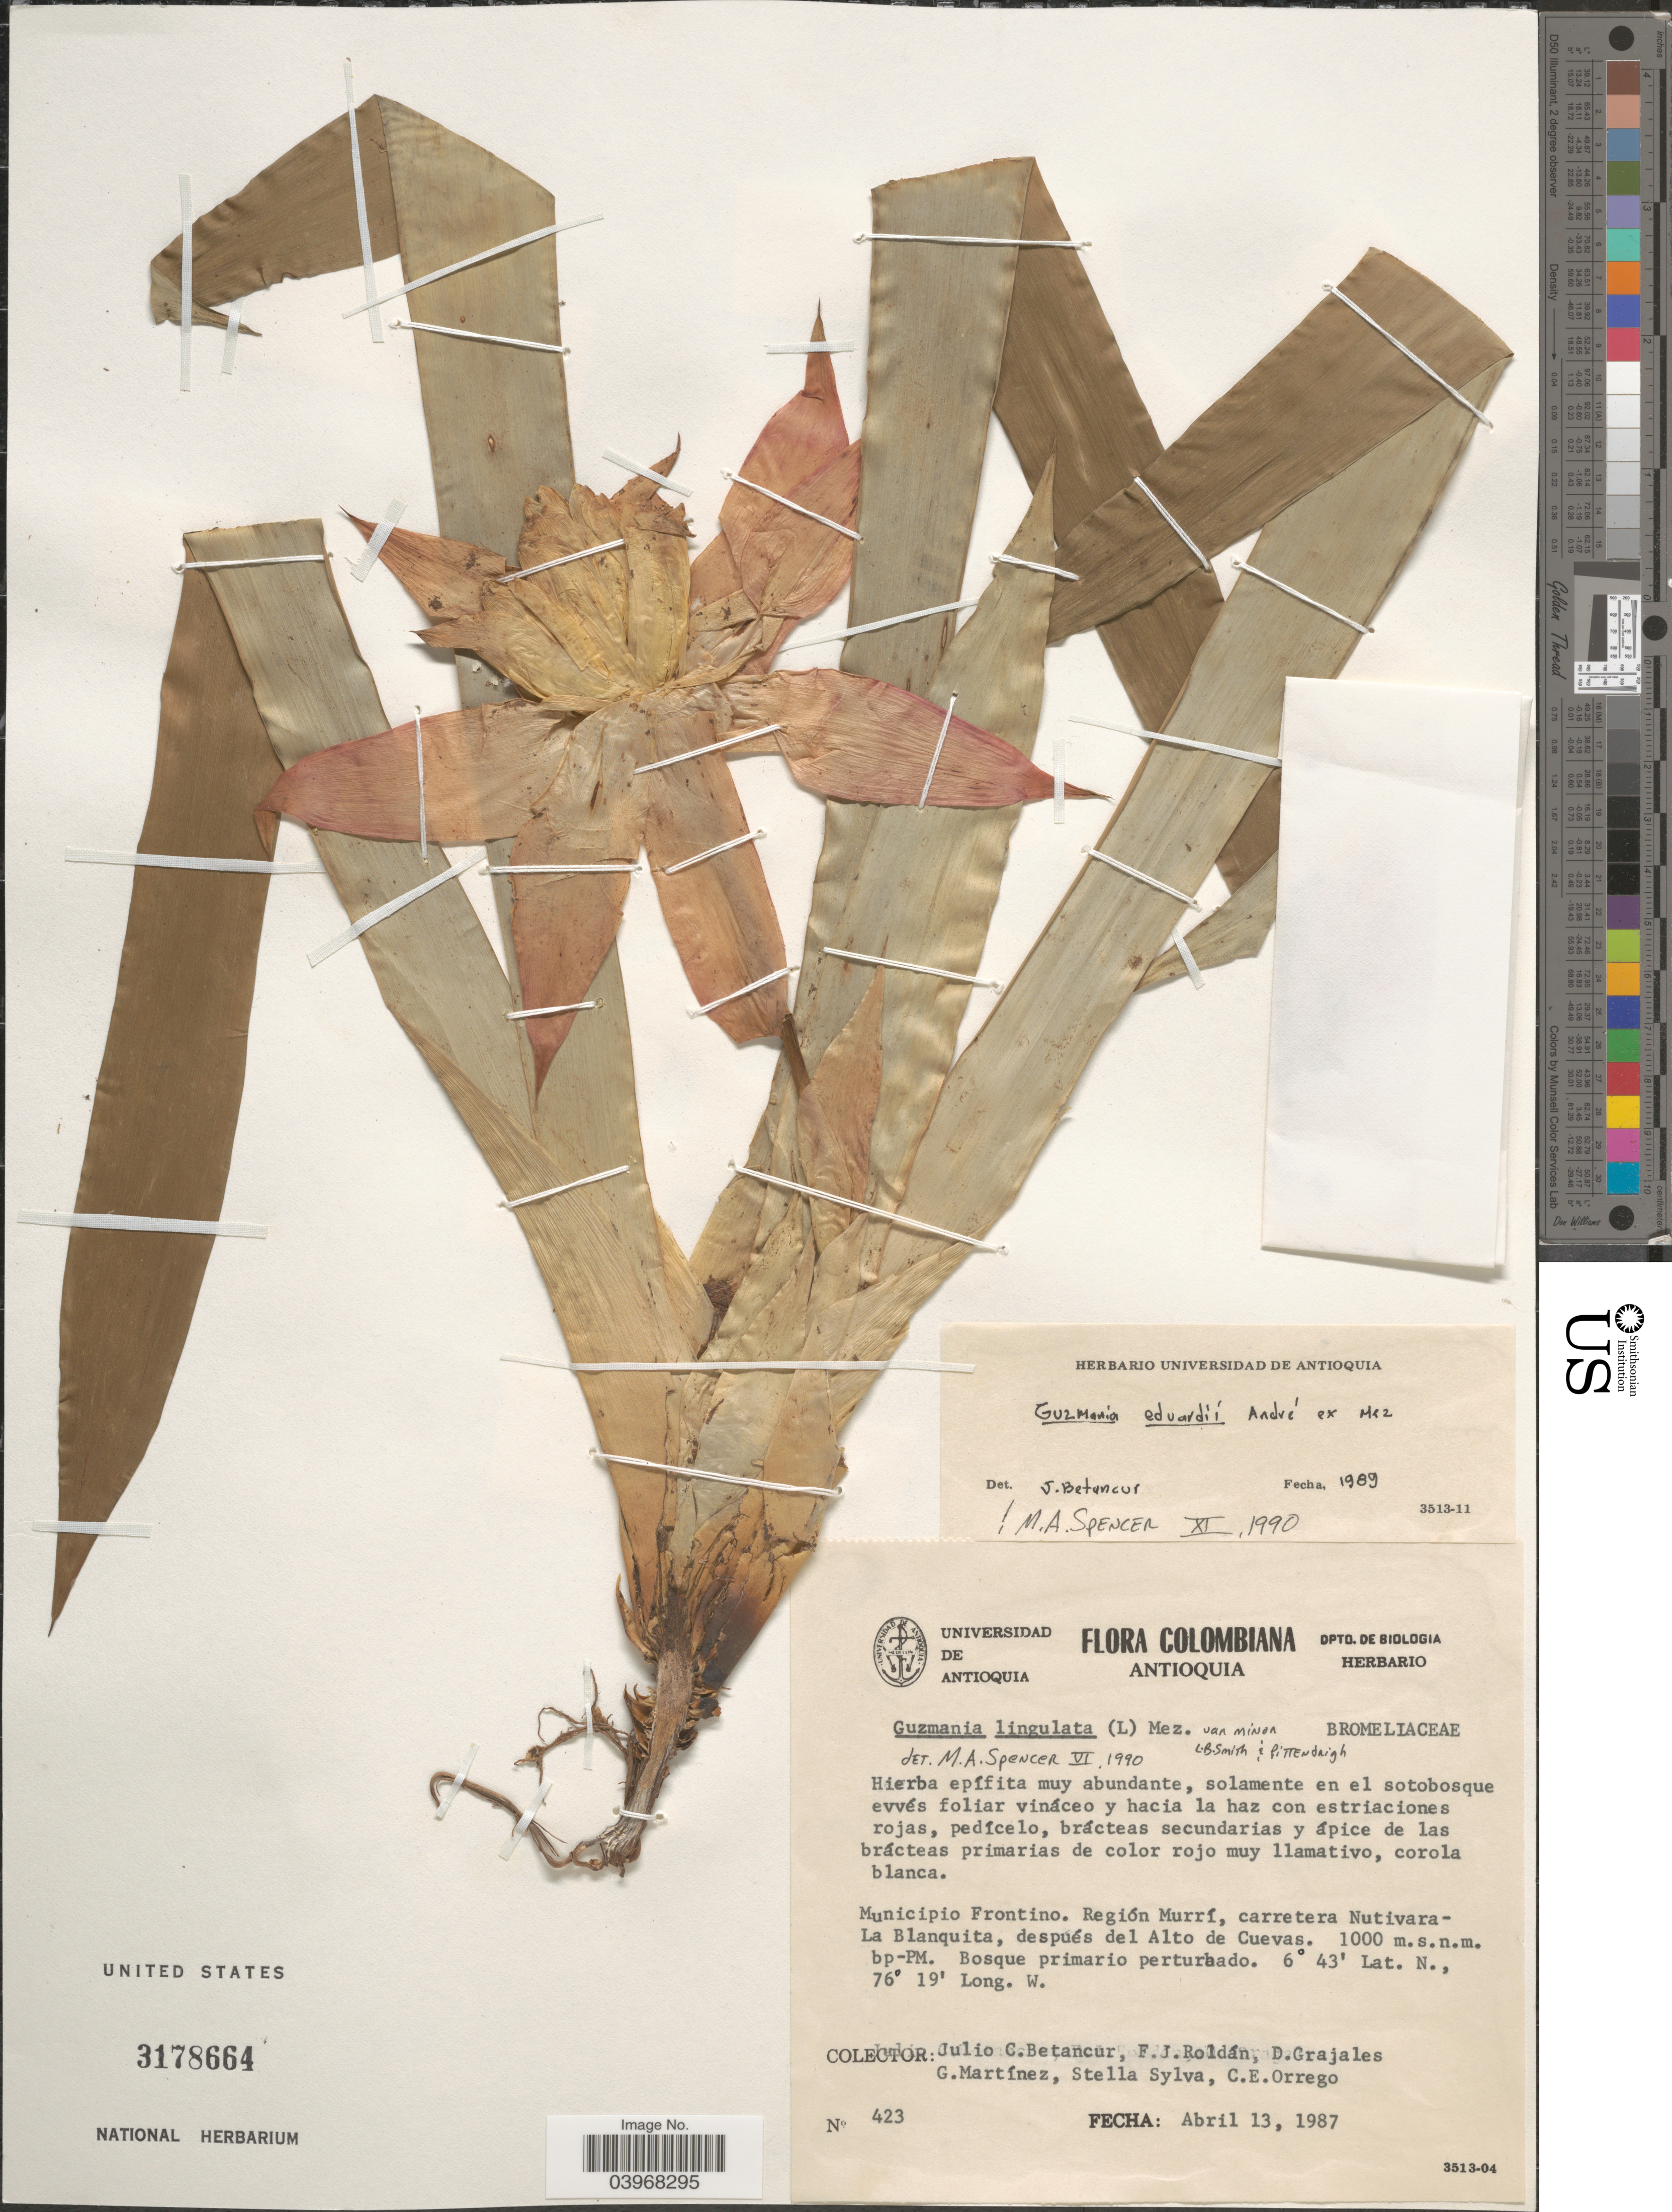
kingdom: Plantae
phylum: Tracheophyta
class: Liliopsida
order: Poales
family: Bromeliaceae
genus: Guzmania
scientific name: Guzmania duardi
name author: André ex Mez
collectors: J. C. Betancur, F. J. Roldán, D. Grajales, G. Martínez & et al.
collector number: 423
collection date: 1987-04-13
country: Colombia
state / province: Antioquia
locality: Municipio Frontino. Región Murrí, carretera Nutivara-La Blanquita, después del Alto de Cuevas.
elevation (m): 1000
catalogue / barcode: US 3178664